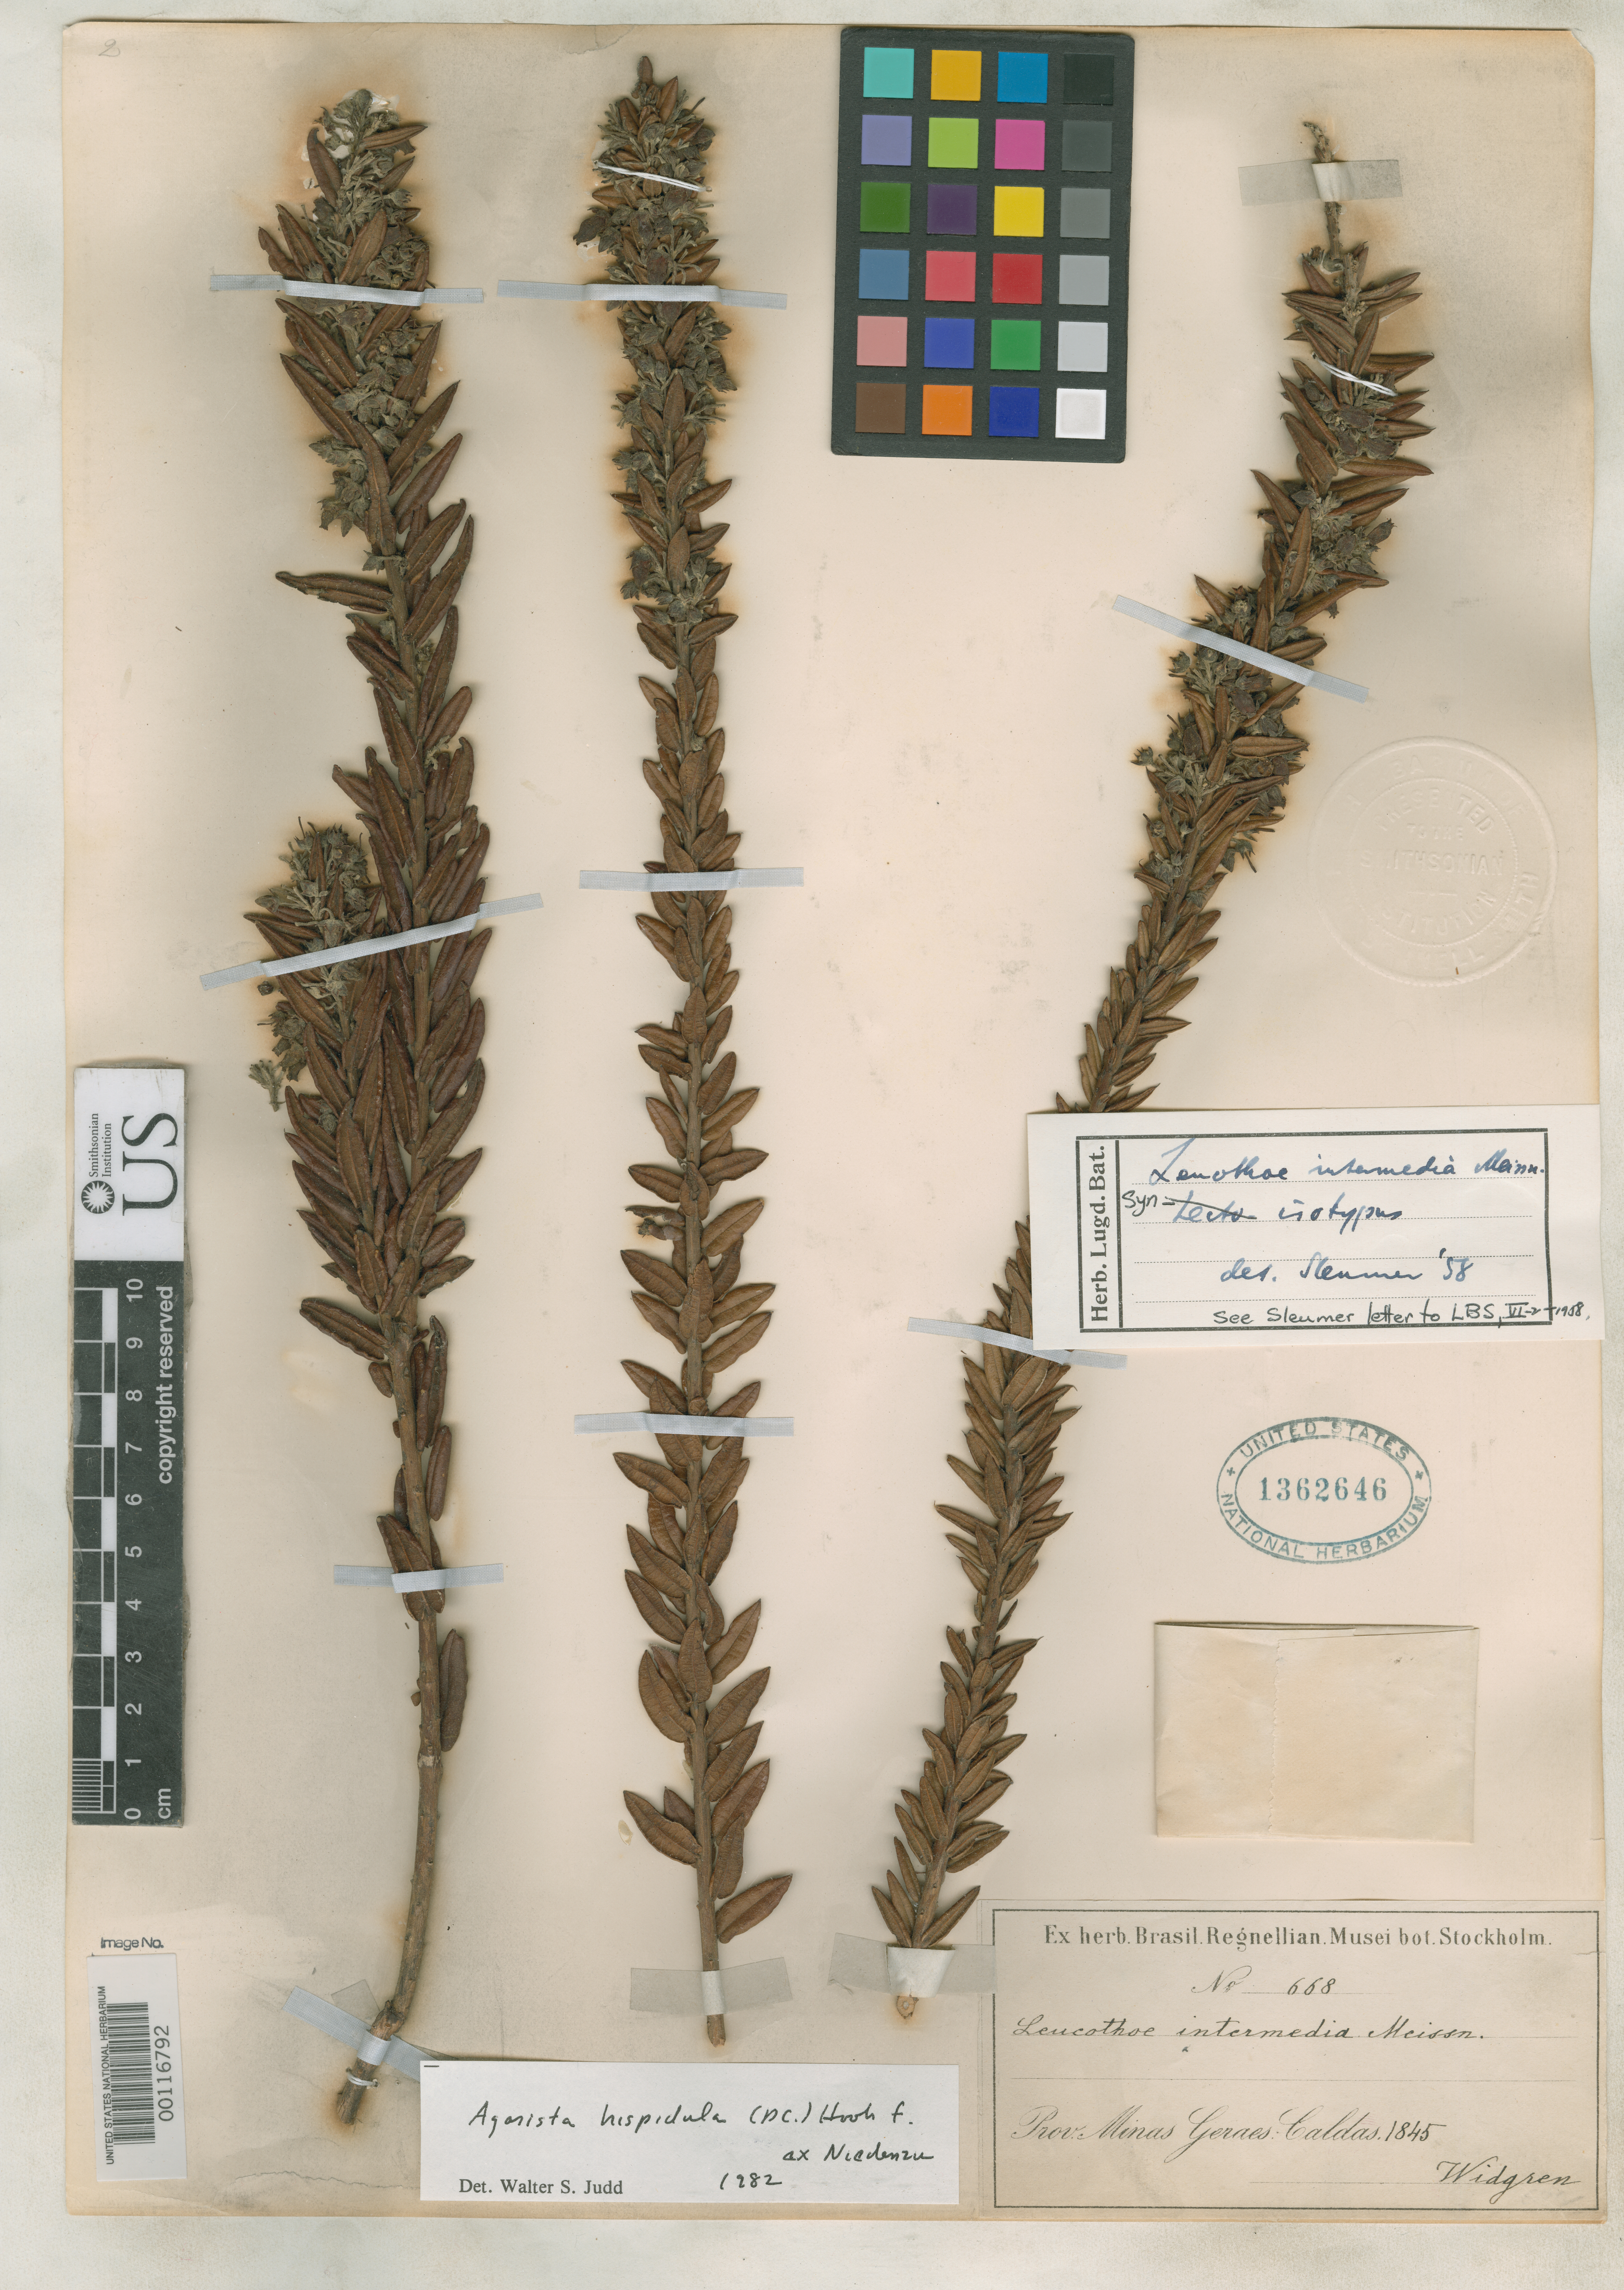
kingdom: Plantae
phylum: Tracheophyta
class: Magnoliopsida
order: Ericales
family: Ericaceae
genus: Leucothoe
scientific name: Leucothoë intermedia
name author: Meisn. in Mart.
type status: Isosyntype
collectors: J. Widgren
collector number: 668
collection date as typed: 1845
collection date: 1845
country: Brazil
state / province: Minas Gerais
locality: Caldas.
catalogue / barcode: US 1362646